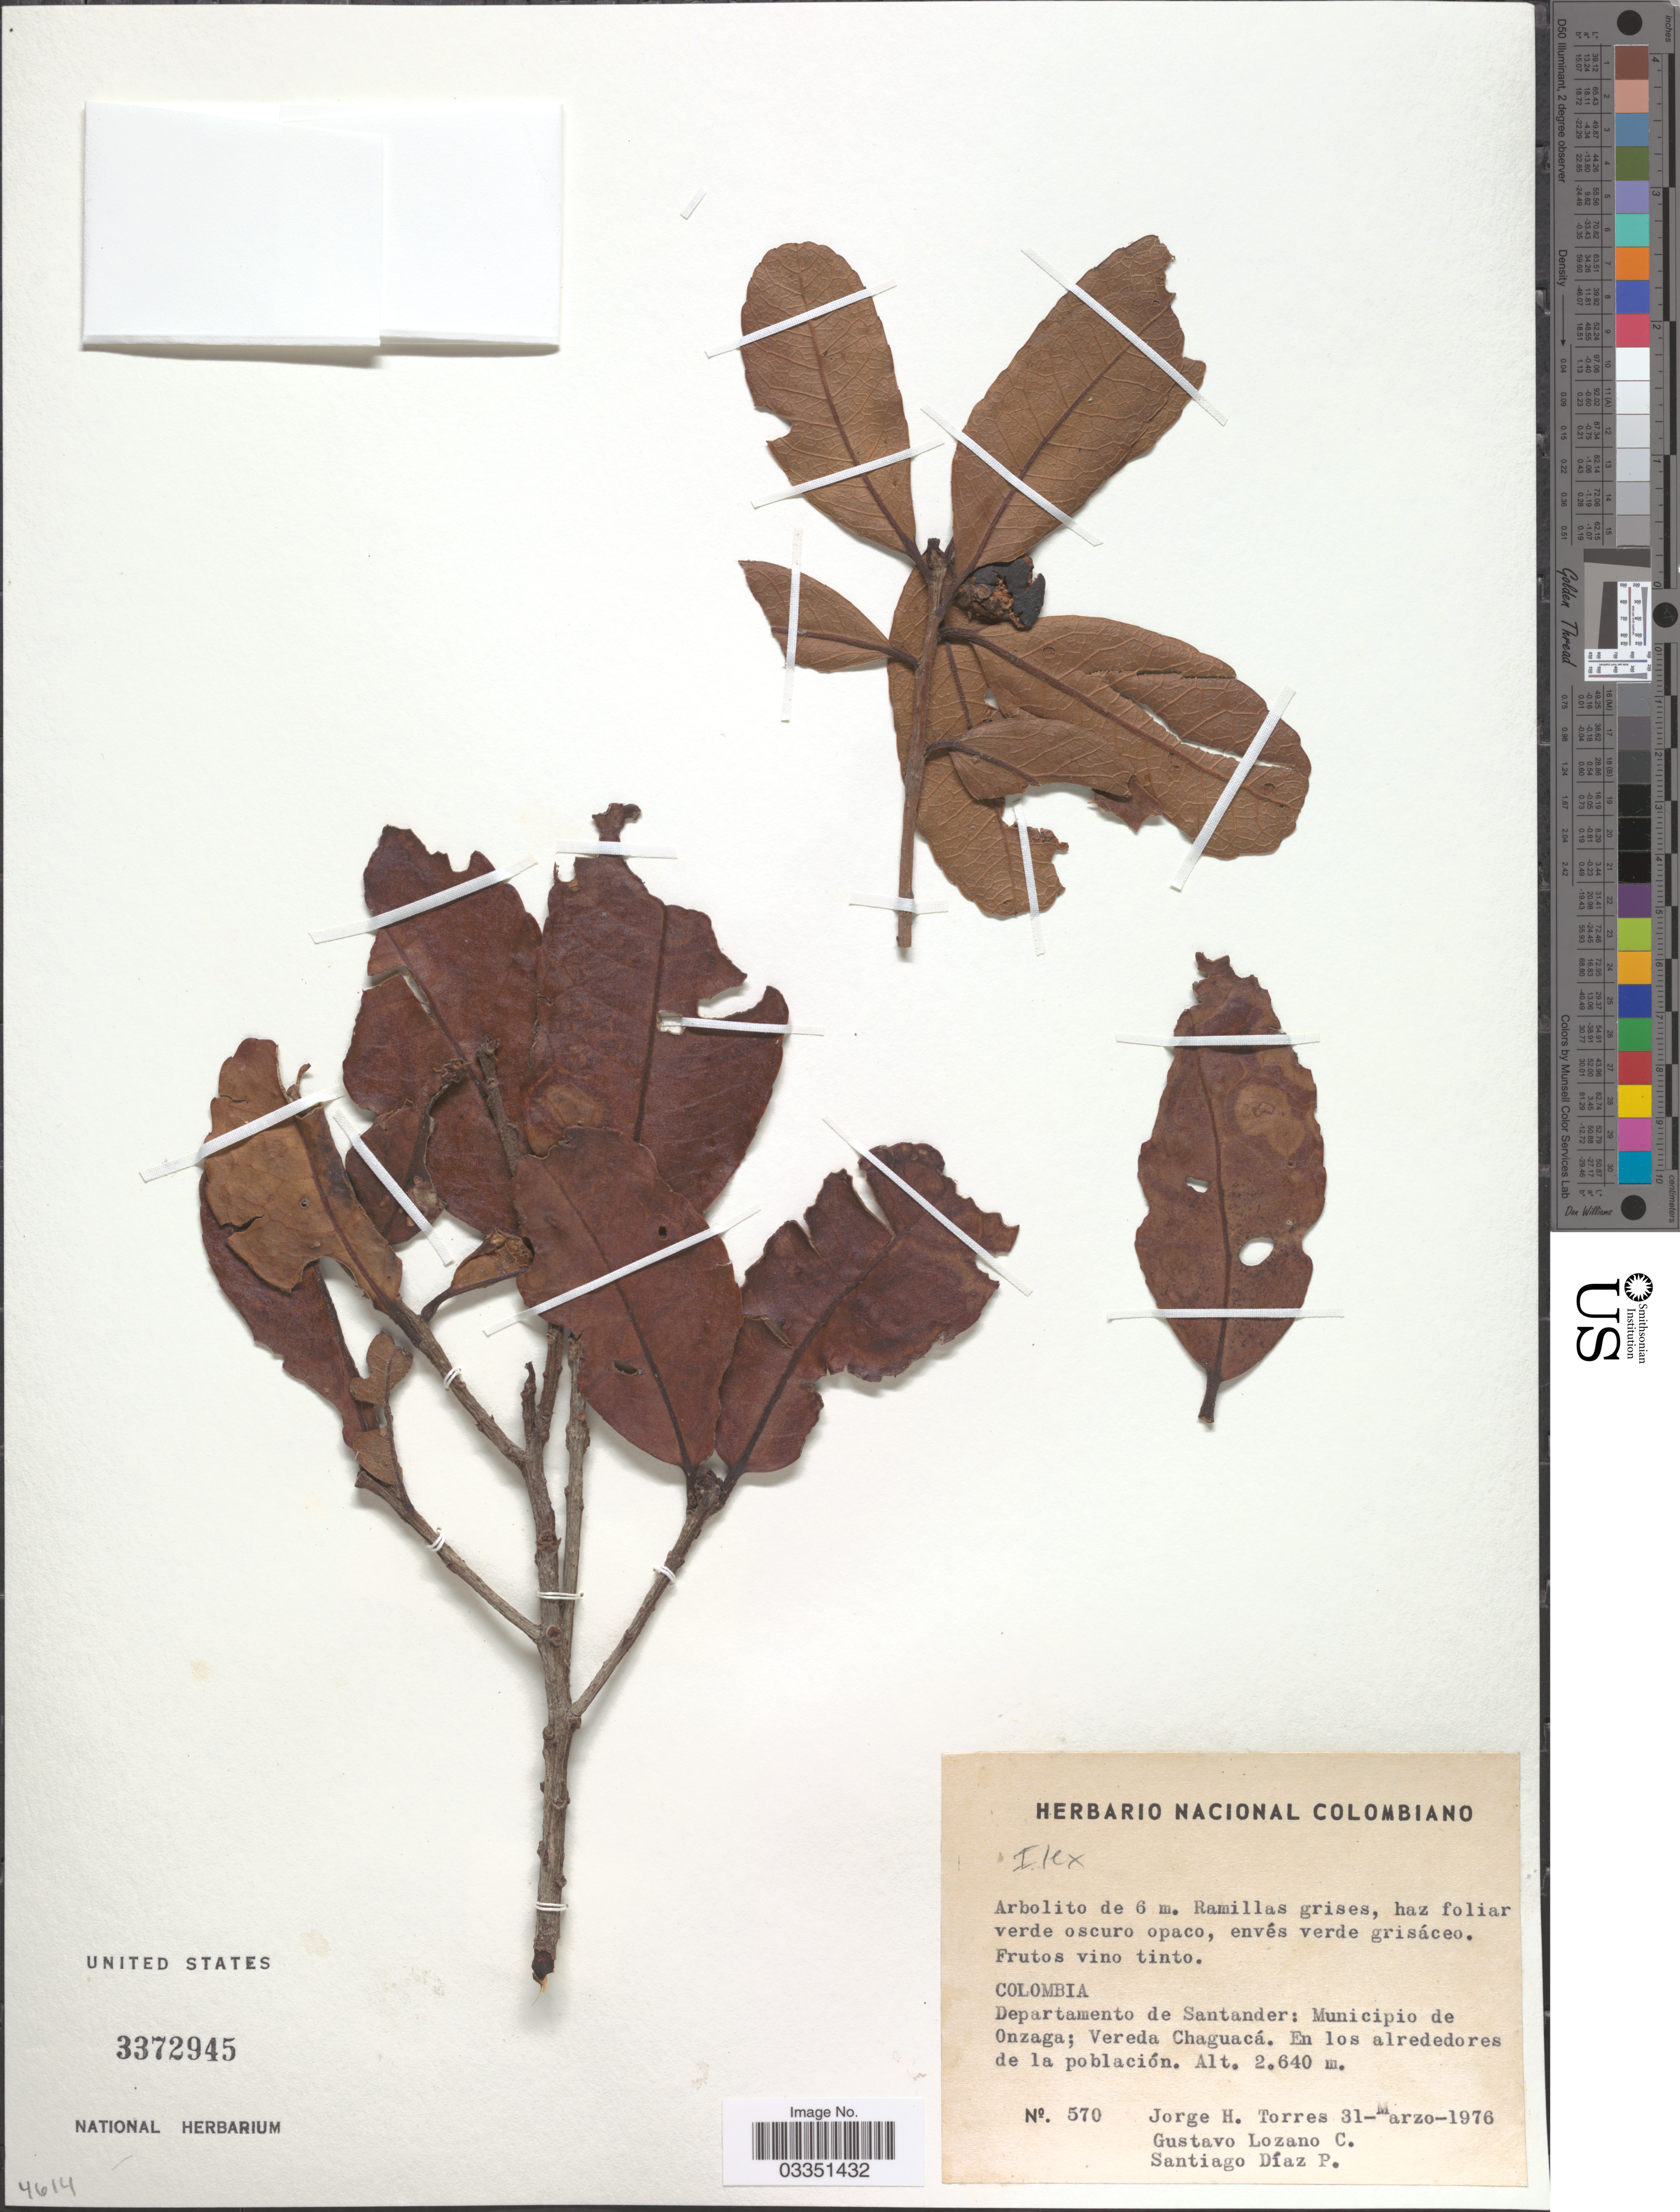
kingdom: Plantae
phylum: Tracheophyta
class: Magnoliopsida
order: Aquifoliales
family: Aquifoliaceae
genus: Ilex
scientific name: Ilex sp.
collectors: J. H. Torres, G. Lozano-Contreras & S. Diaz P.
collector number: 570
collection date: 1976-03-31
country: Colombia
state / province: Santander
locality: Departamento de Santander: Municipio de Onzaga; Vereda Chaguacá. En los alrededores de la población.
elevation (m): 2640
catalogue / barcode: US 3372945